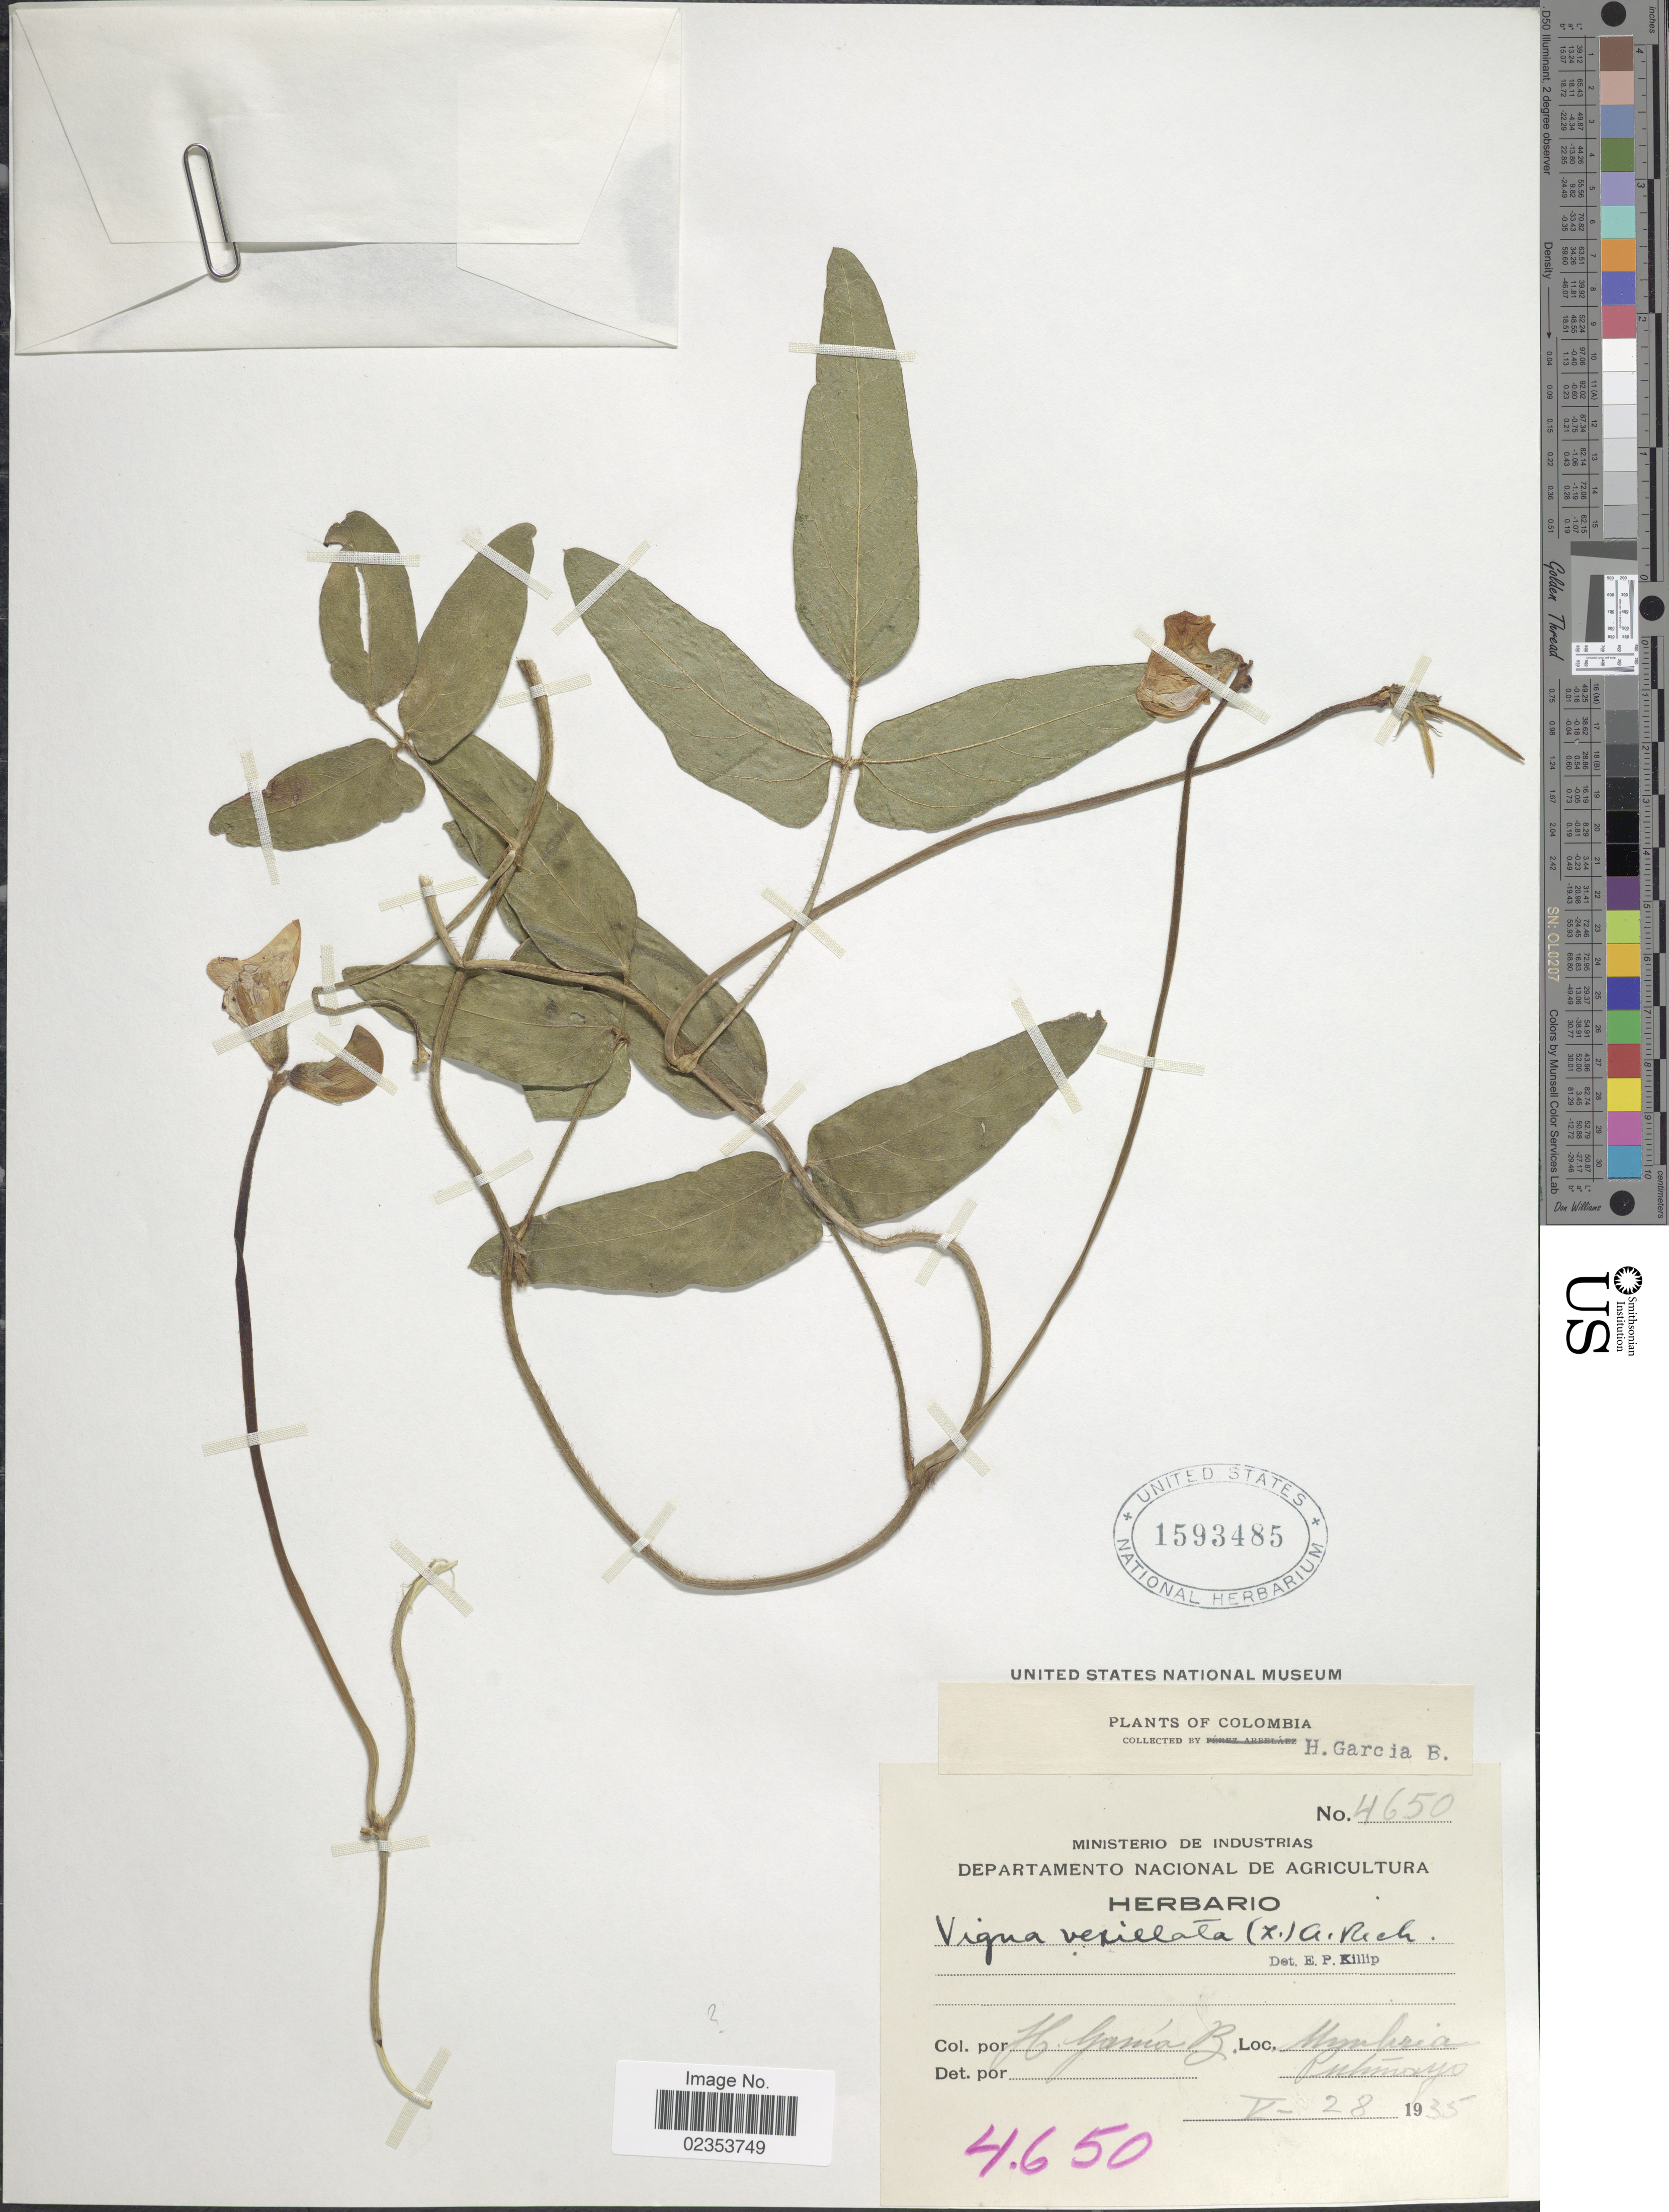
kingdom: Plantae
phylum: Tracheophyta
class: Magnoliopsida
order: Fabales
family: Fabaceae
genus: Vigna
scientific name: Vigna vexillata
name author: (L.) A. Rich.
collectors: H. García Barriga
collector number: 4650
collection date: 1935-05-28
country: Colombia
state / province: Putumayo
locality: Umbria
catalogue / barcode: US 1593485